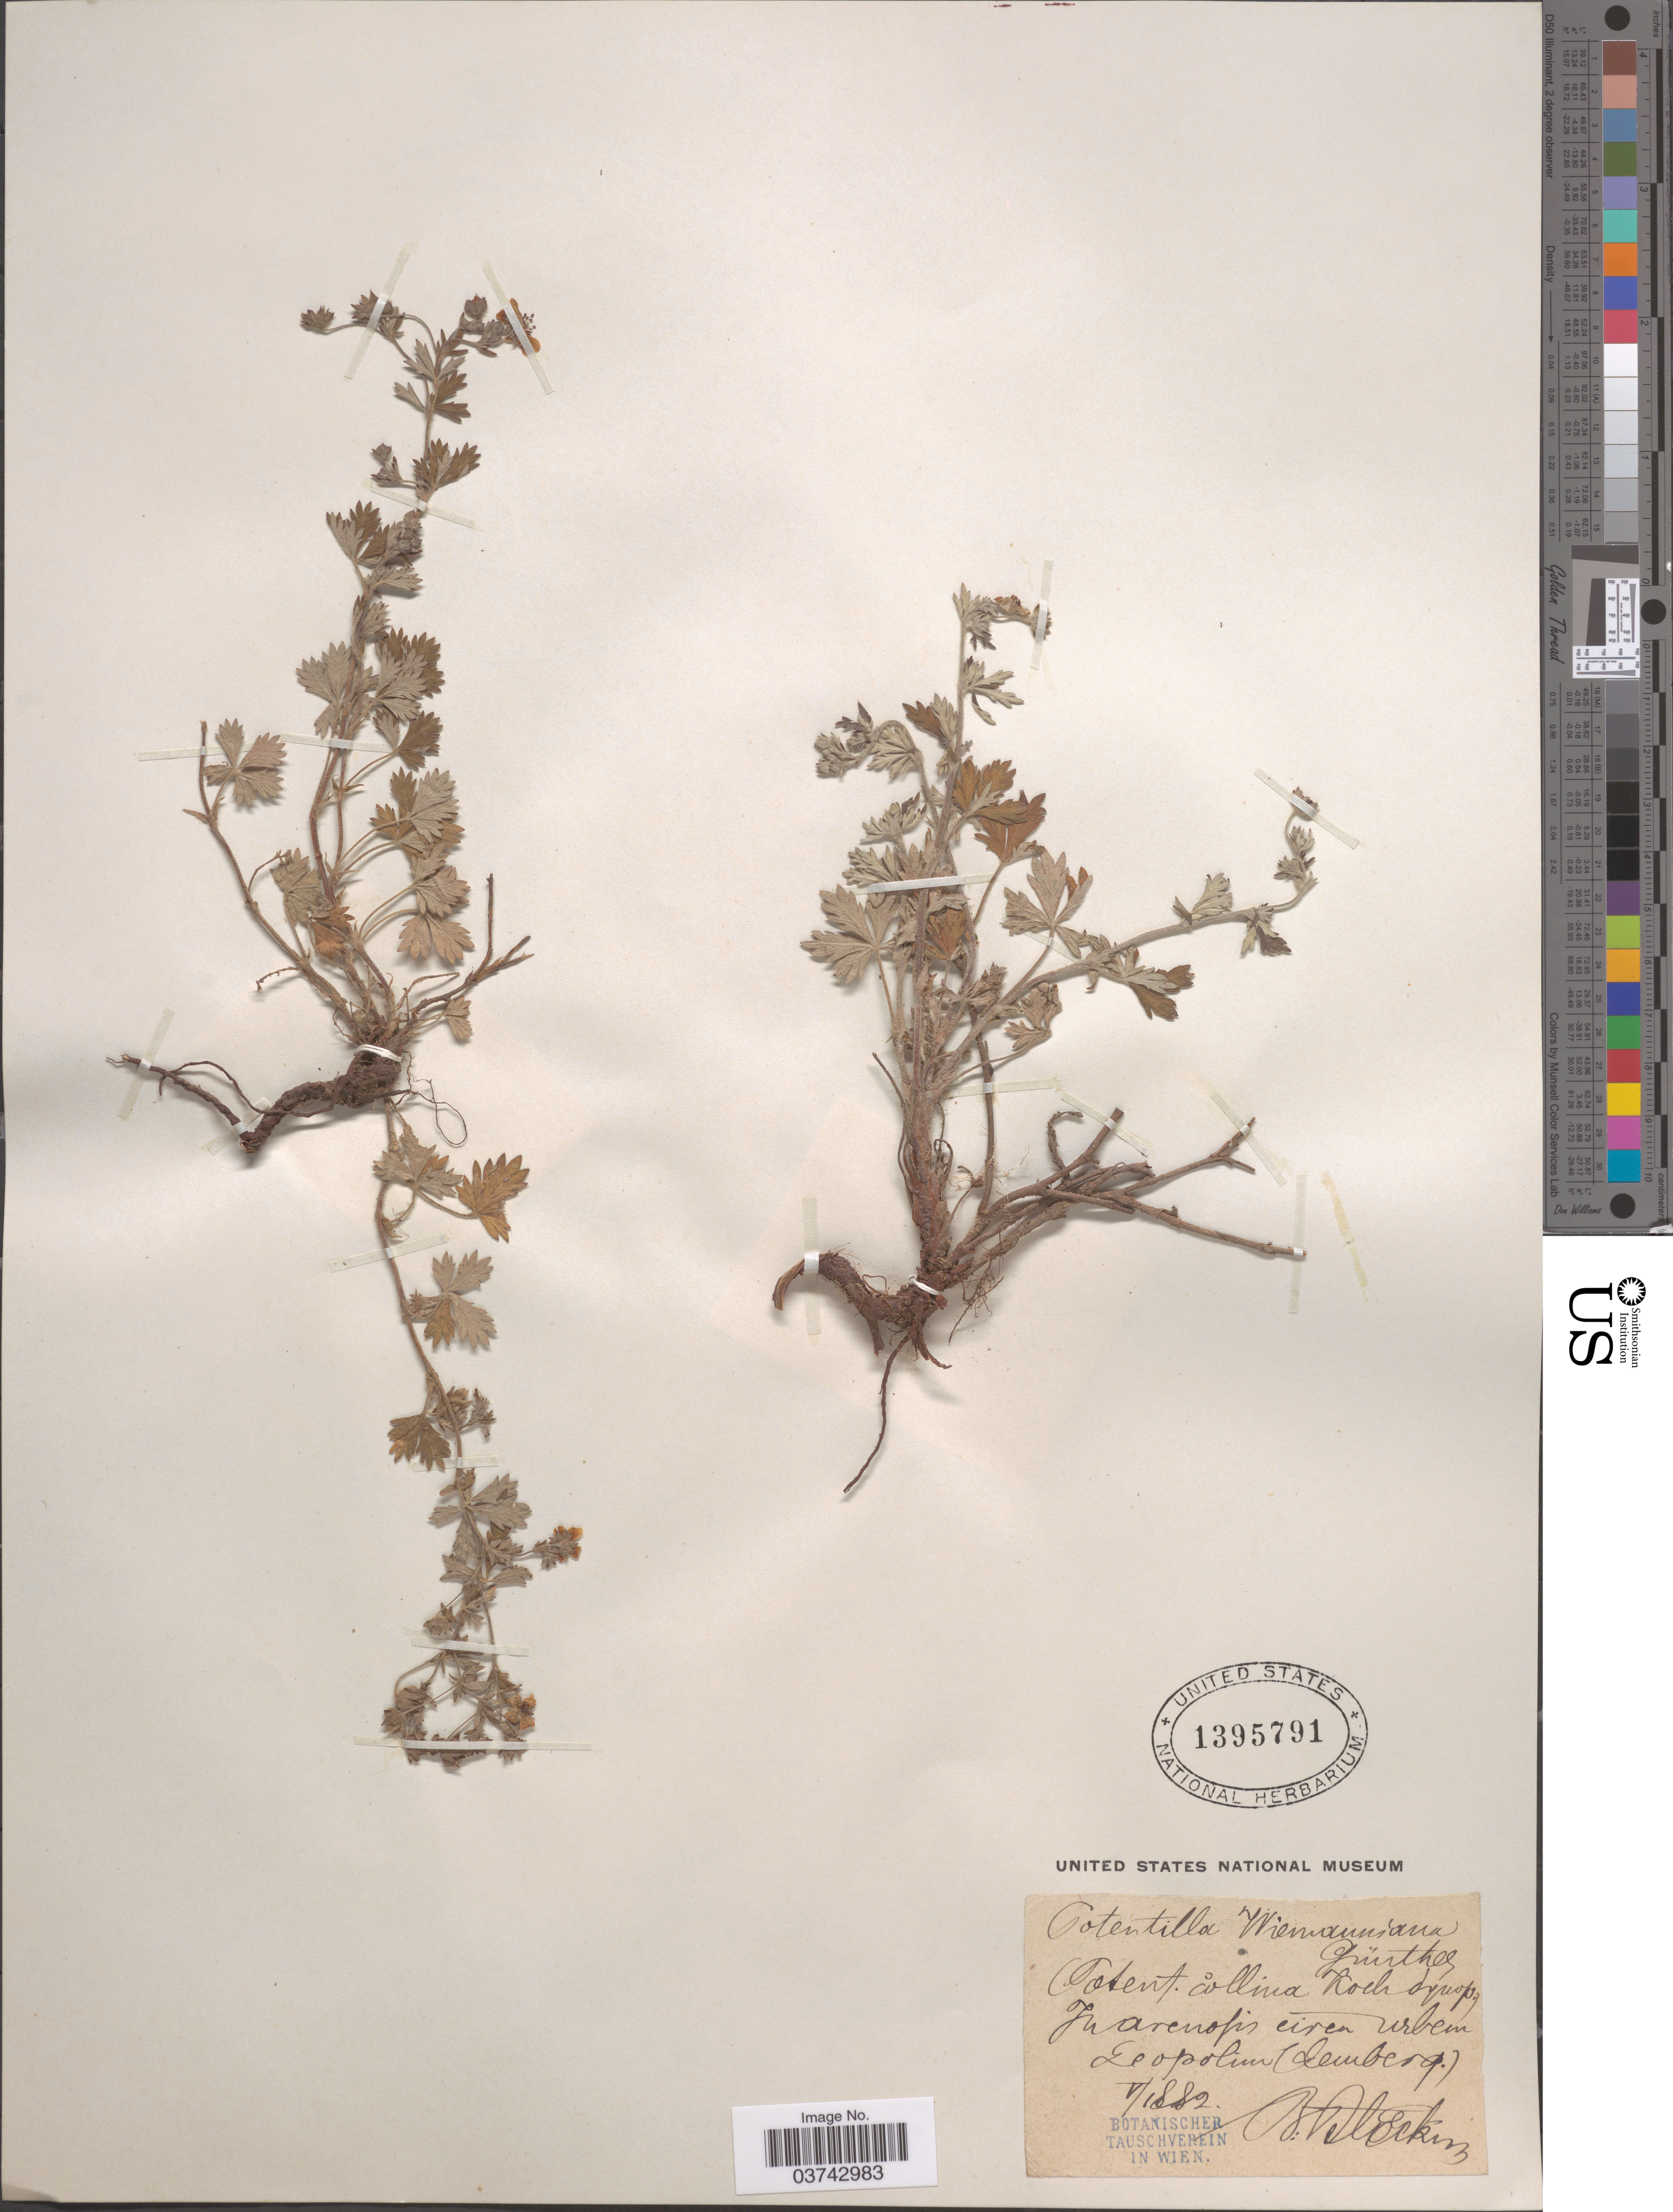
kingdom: Plantae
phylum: Tracheophyta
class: Magnoliopsida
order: Rosales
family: Rosaceae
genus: Potentilla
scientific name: Potentilla wiemanniana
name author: Günther et al.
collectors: B. Blocki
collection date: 1882-05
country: Ukraine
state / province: L'viv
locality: Leopolis (Lemberg).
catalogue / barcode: US 1395791